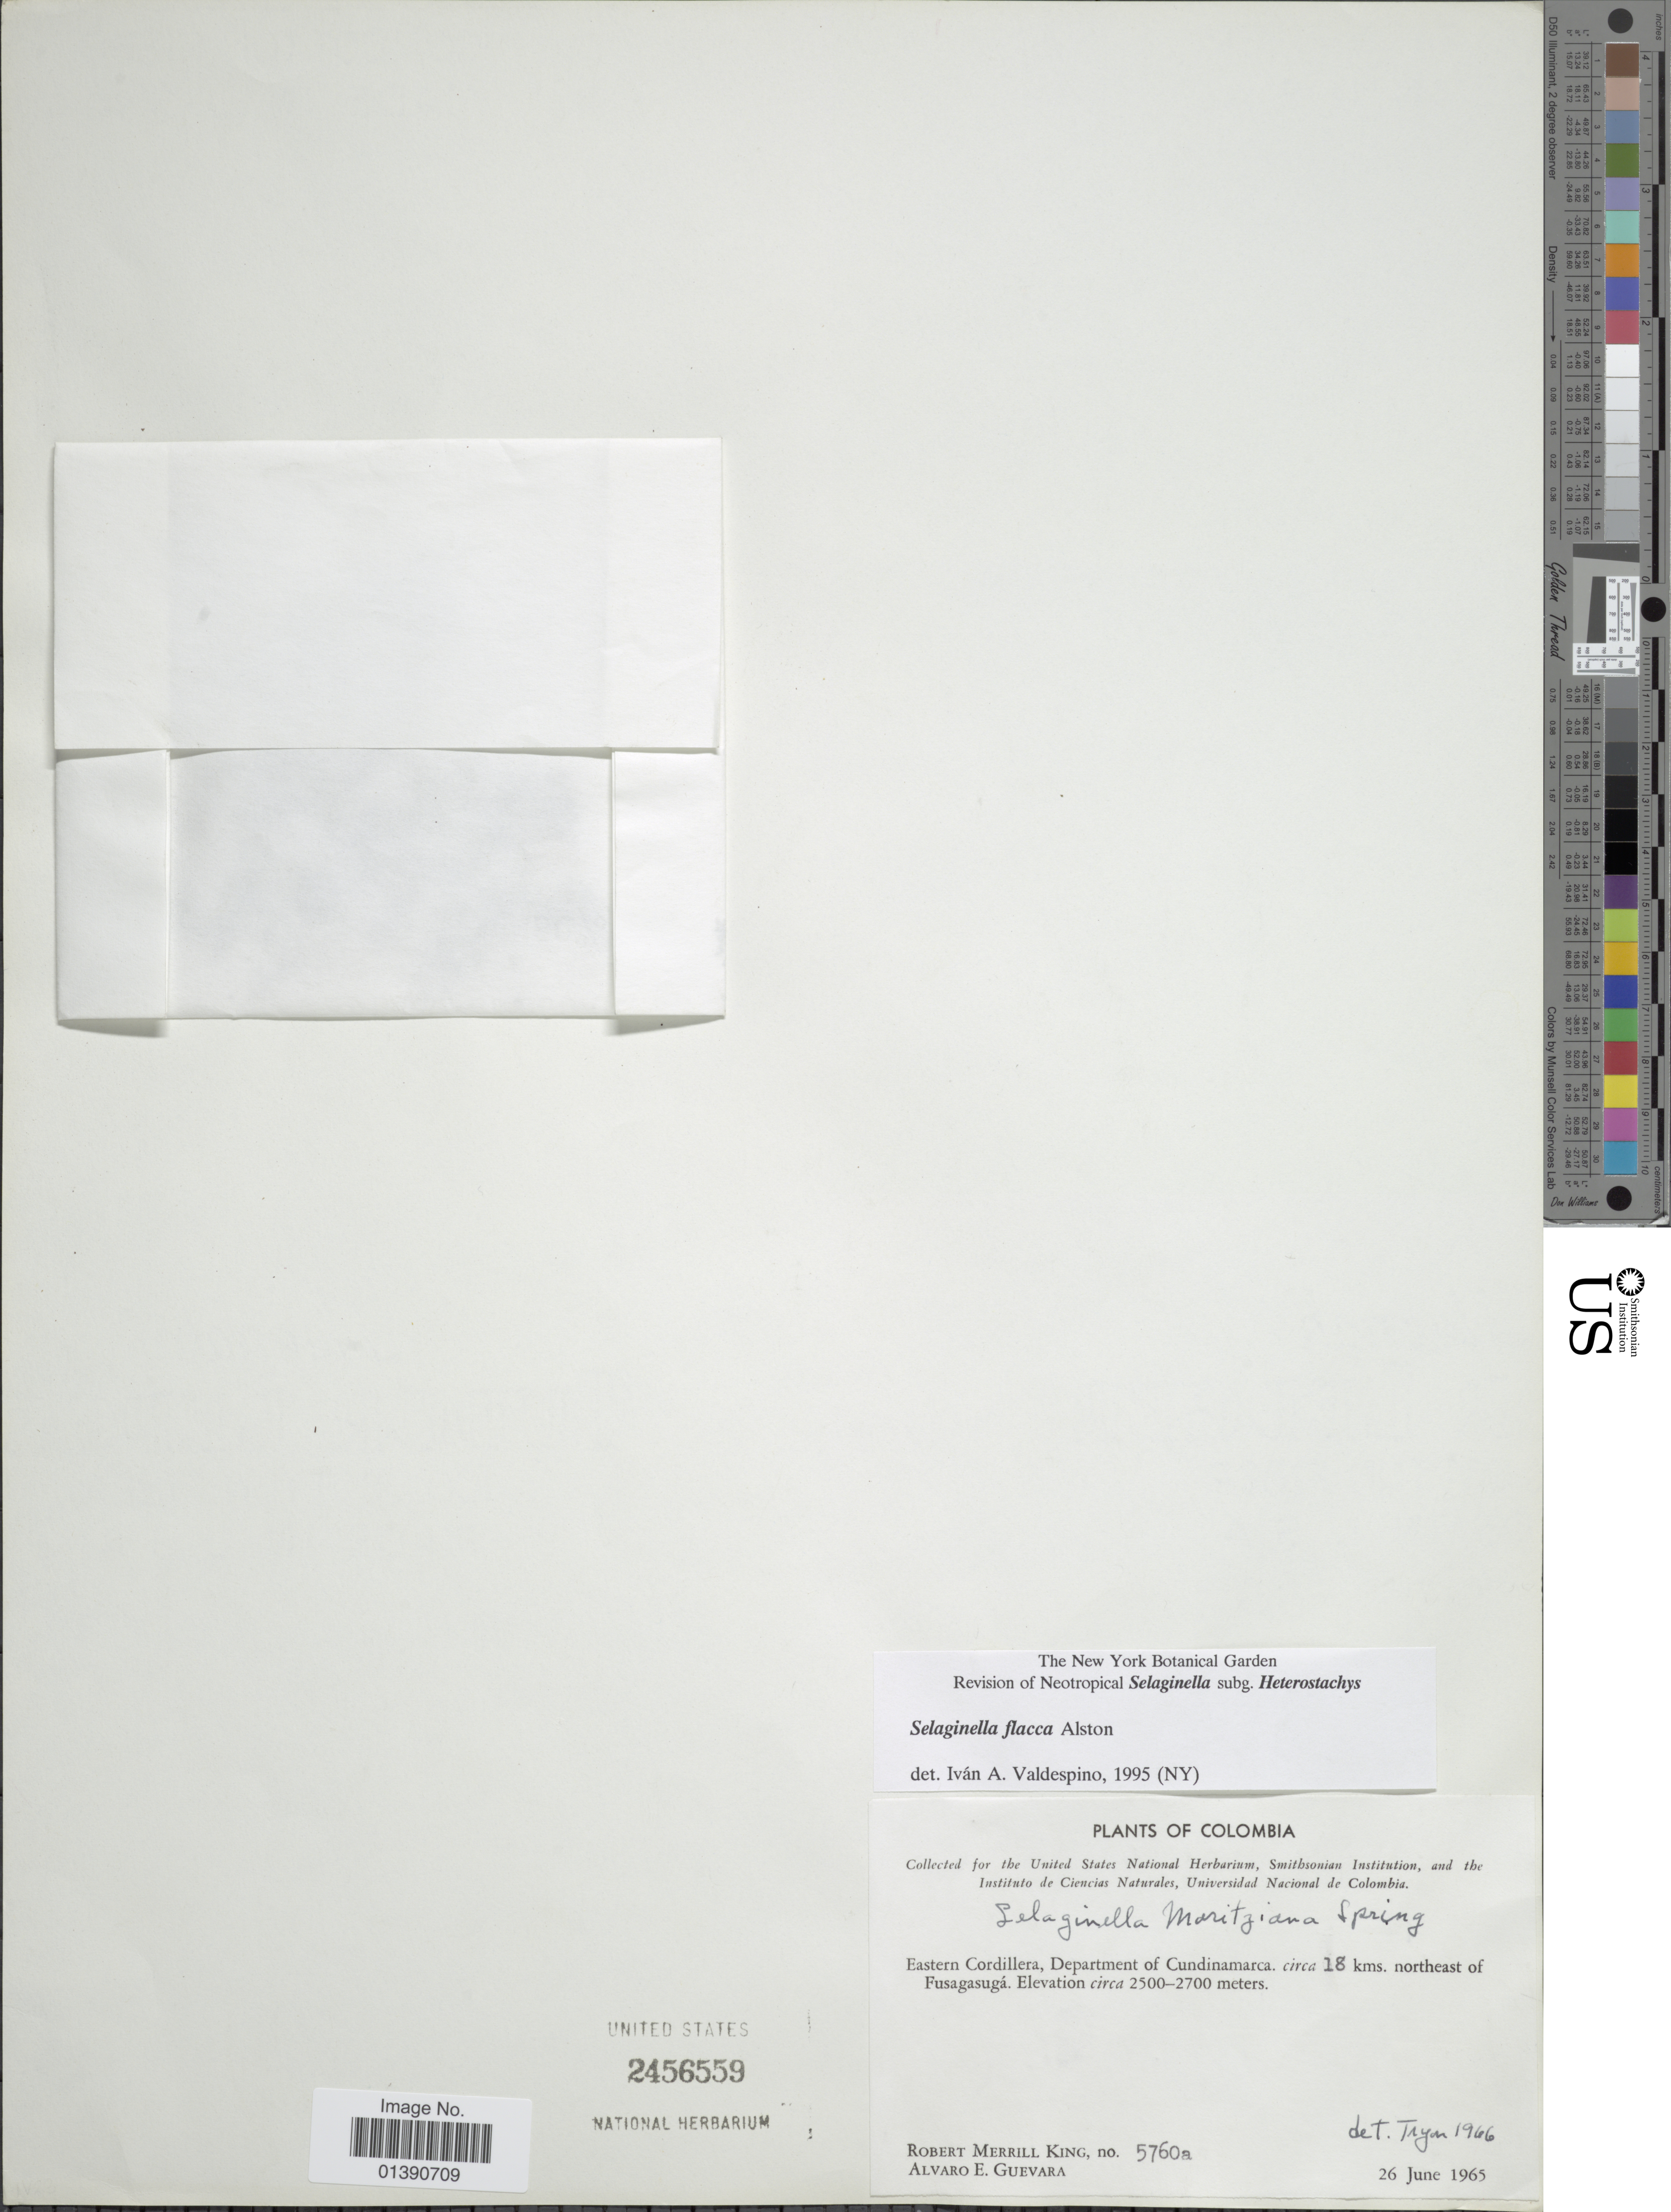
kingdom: Plantae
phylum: Tracheophyta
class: Lycopodiopsida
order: Selaginellales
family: Selaginellaceae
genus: Selaginella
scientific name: Selaginella flacca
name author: Alston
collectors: R. M. King & A. E. Guevara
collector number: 5760a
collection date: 1965-06-26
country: Colombia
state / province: Cundinamarca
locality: Eastern Cordillera, circa 18 kms. northeast of Fusagasugá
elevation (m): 2500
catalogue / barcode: US 2456559